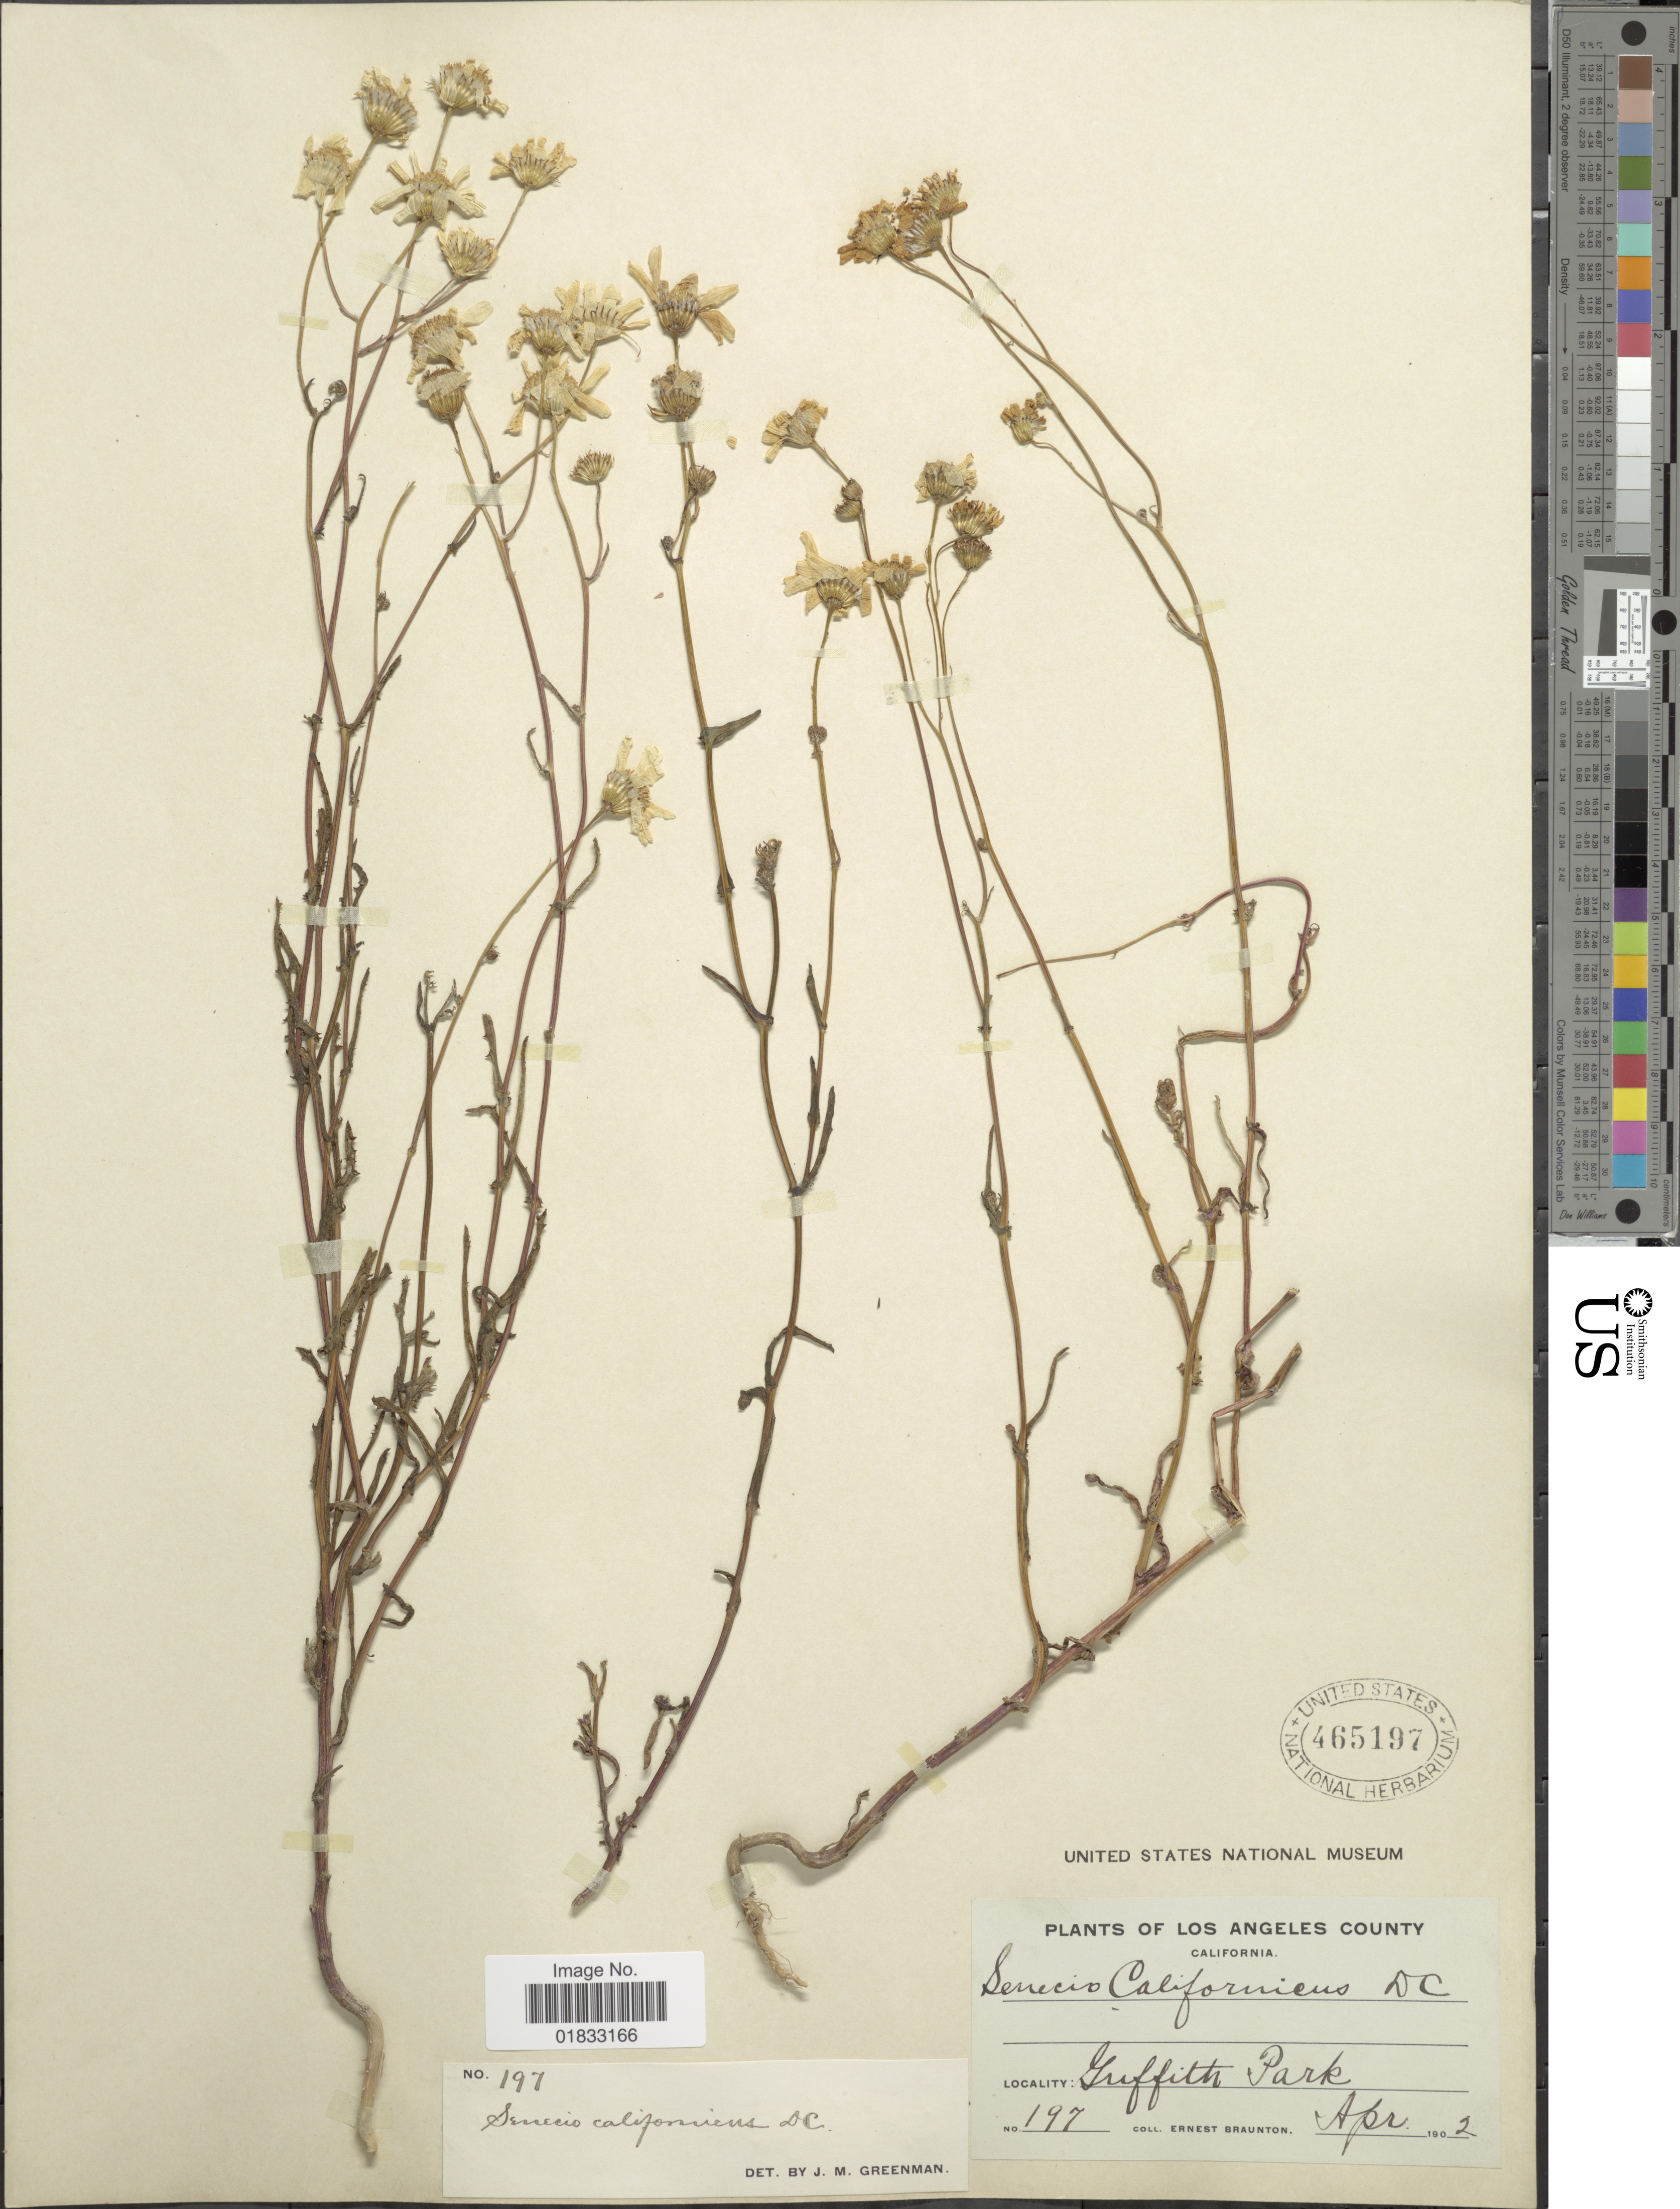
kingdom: Plantae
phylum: Tracheophyta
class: Magnoliopsida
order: Asterales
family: Asteraceae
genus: Senecio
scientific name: Senecio californicus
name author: DC.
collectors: E. Braunton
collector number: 197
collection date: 1902-04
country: United States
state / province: California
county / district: Los Angeles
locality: Los Angeles County, Griffith Park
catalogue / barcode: US 465197